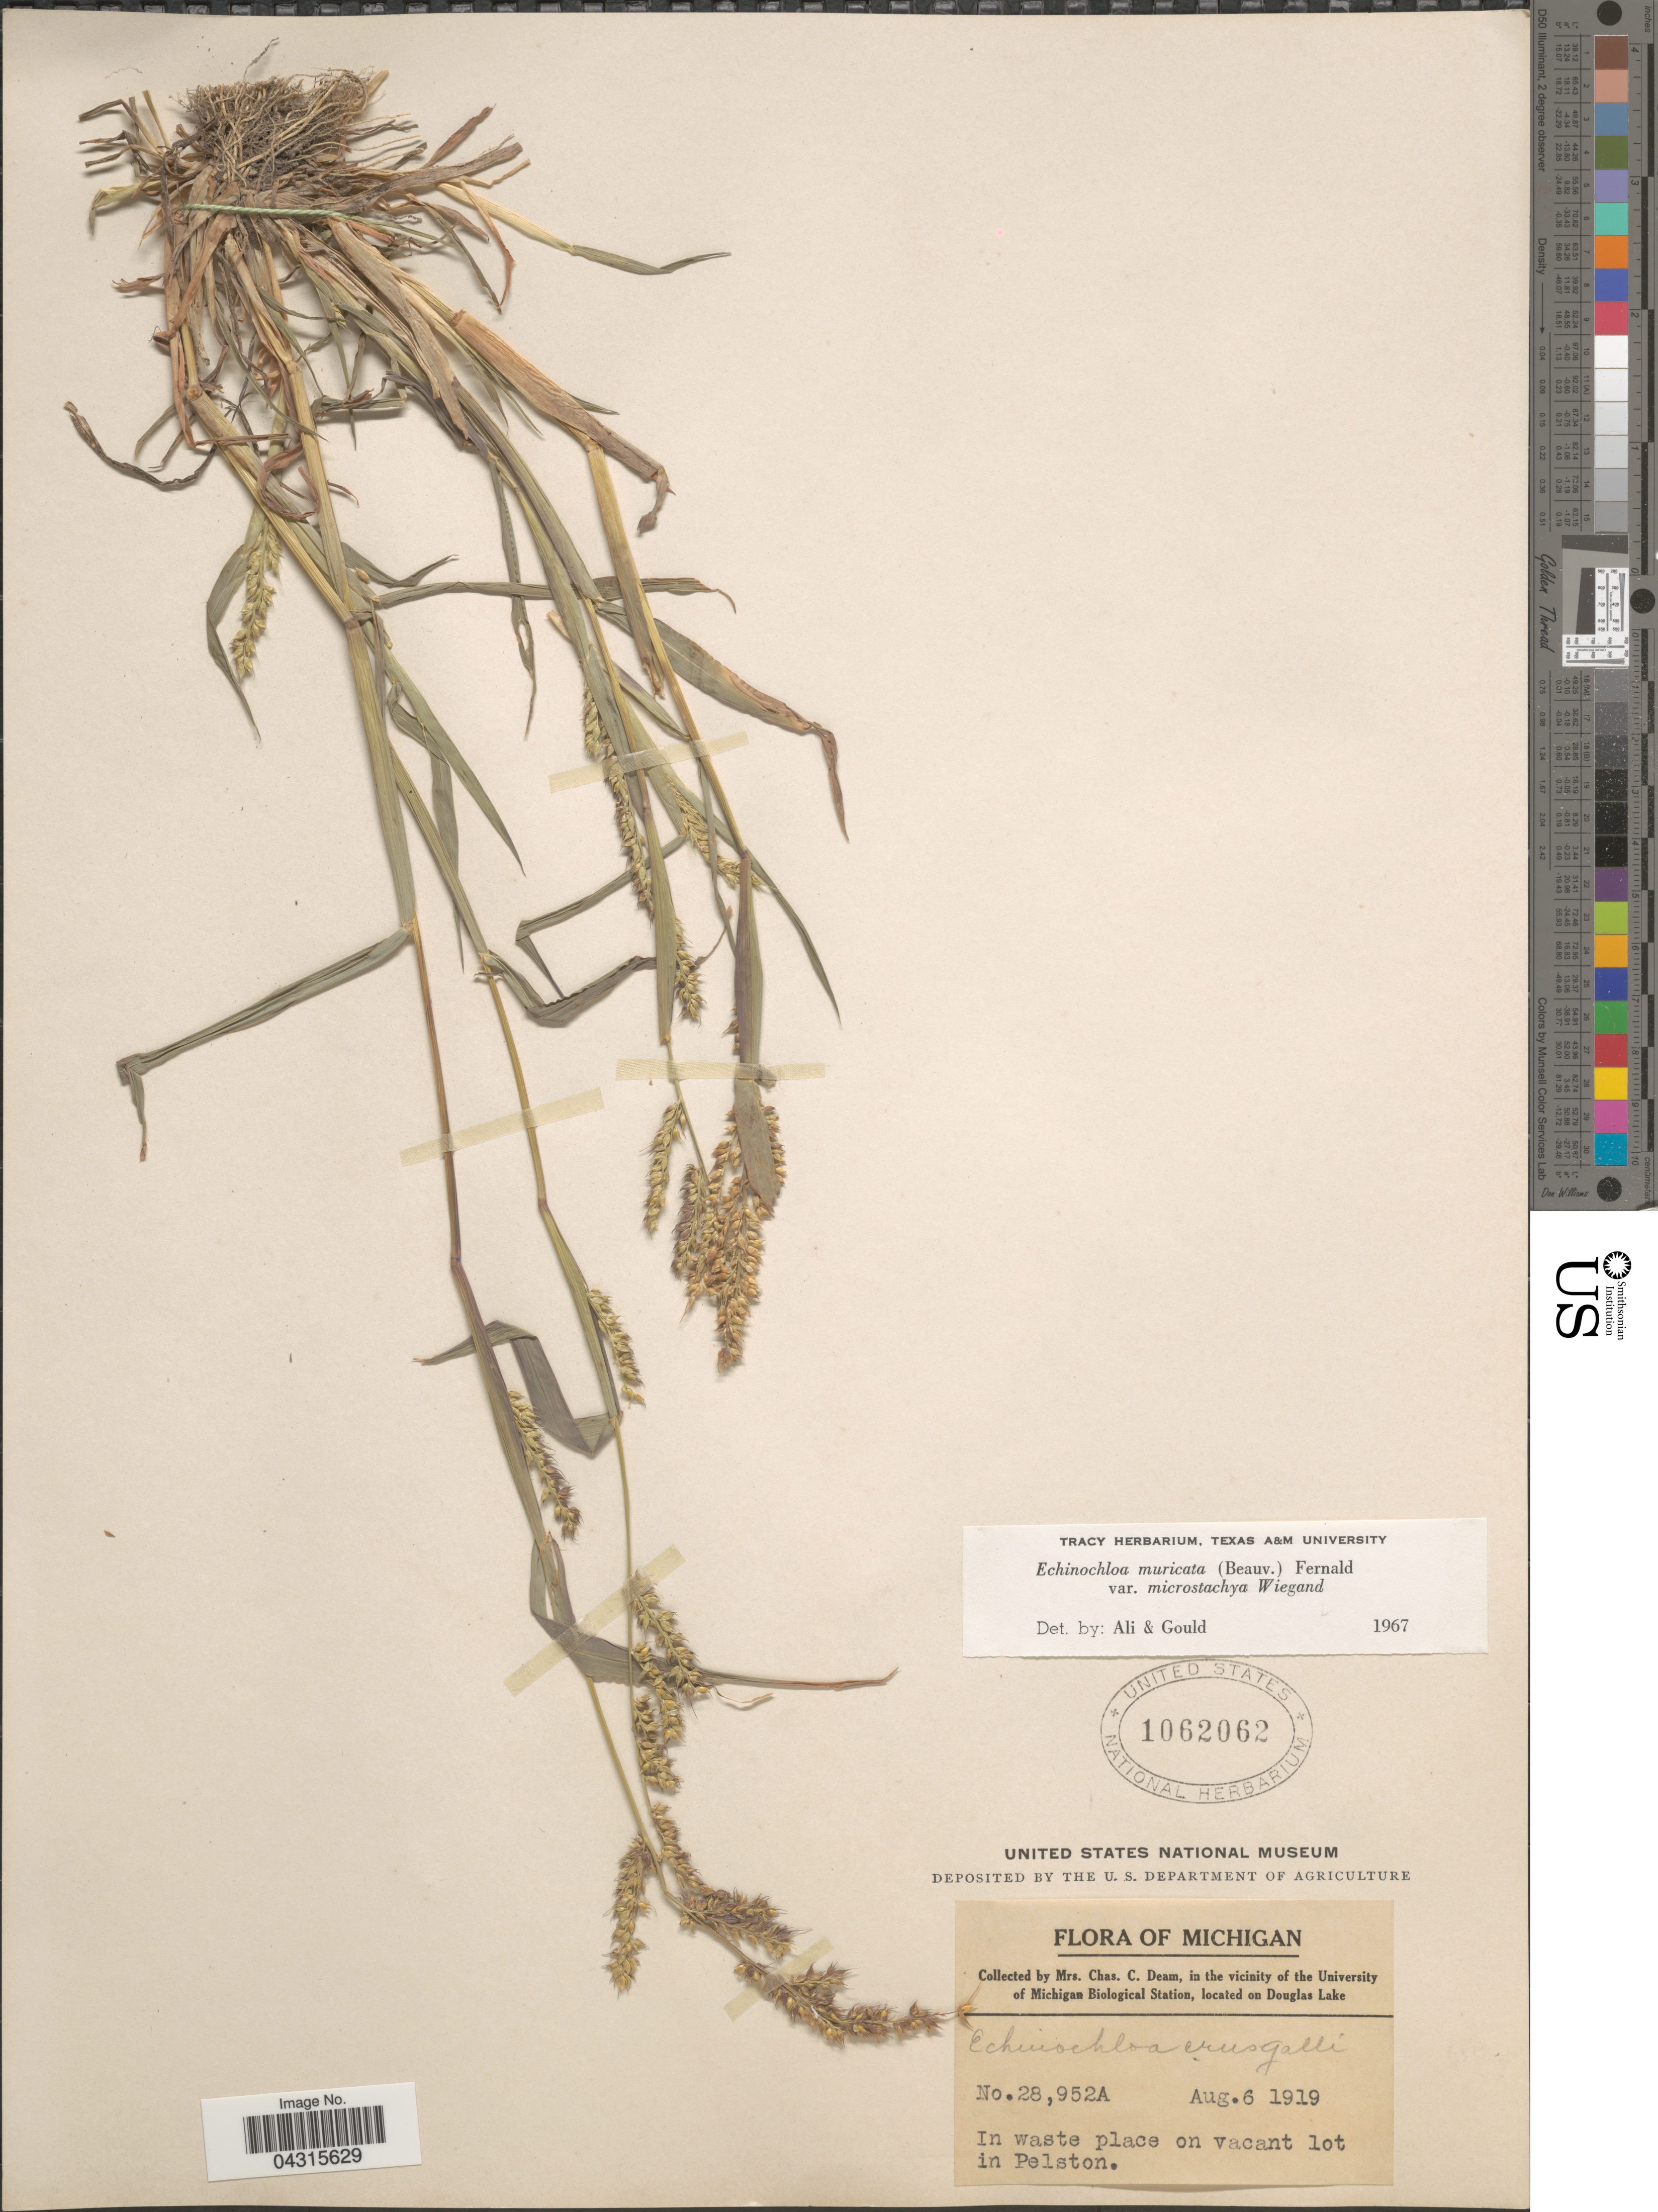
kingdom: Plantae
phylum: Tracheophyta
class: Liliopsida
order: Poales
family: Poaceae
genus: Echinochloa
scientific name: Echinochloa muricata var. microstachya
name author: Wiegand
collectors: C. Deam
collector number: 28952A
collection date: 1919-08-06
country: United States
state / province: Michigan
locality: In the vicinity of the University of Michigan Biological Station, located on Douglas Lake. In waste place on vacant lot in Pelston.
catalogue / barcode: US 1062062